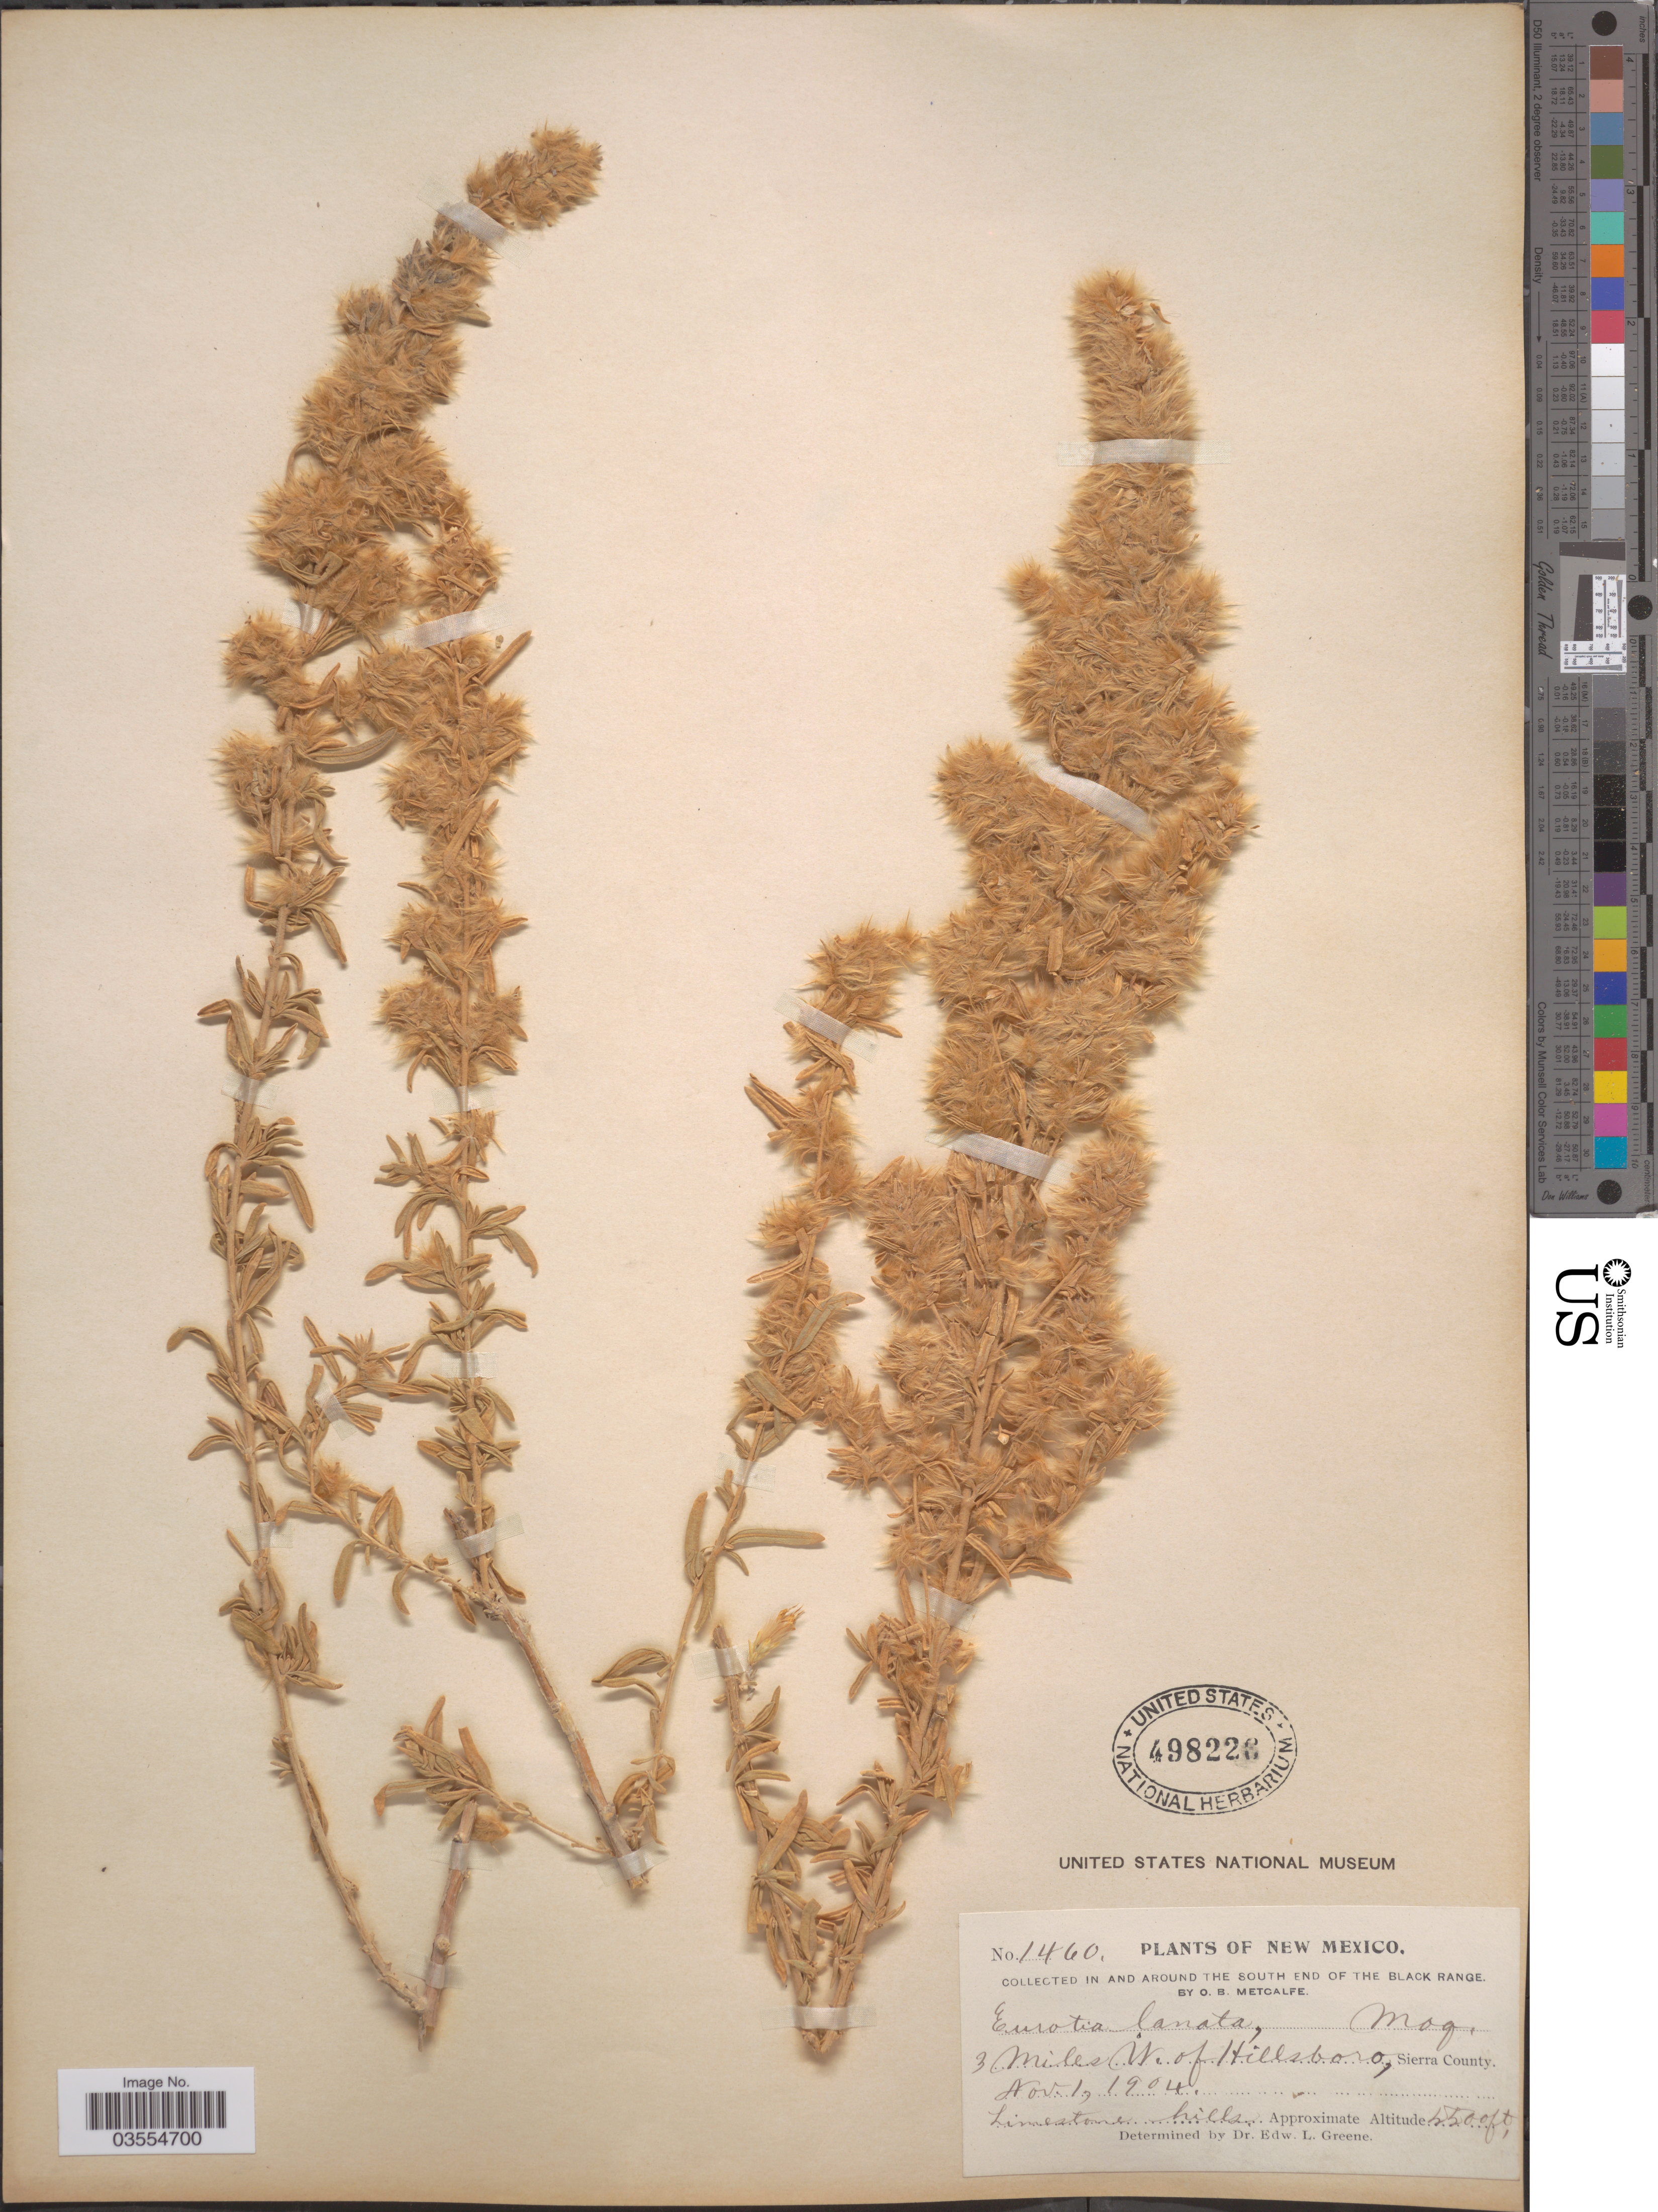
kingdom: Plantae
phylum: Tracheophyta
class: Magnoliopsida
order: Caryophyllales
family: Amaranthaceae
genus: Krascheninnikovia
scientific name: Krascheninnikovia lanata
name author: (Pursh) A. Meeuse & A.Smit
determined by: U.S. National Herbarium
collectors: O. B. Metcalfe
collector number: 1460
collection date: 1904-11-01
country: United States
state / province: New Mexico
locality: In and around the south end of the Black Range. 3 Miles W of Hillsboro, Sierra County.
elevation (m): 1676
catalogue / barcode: US 498226